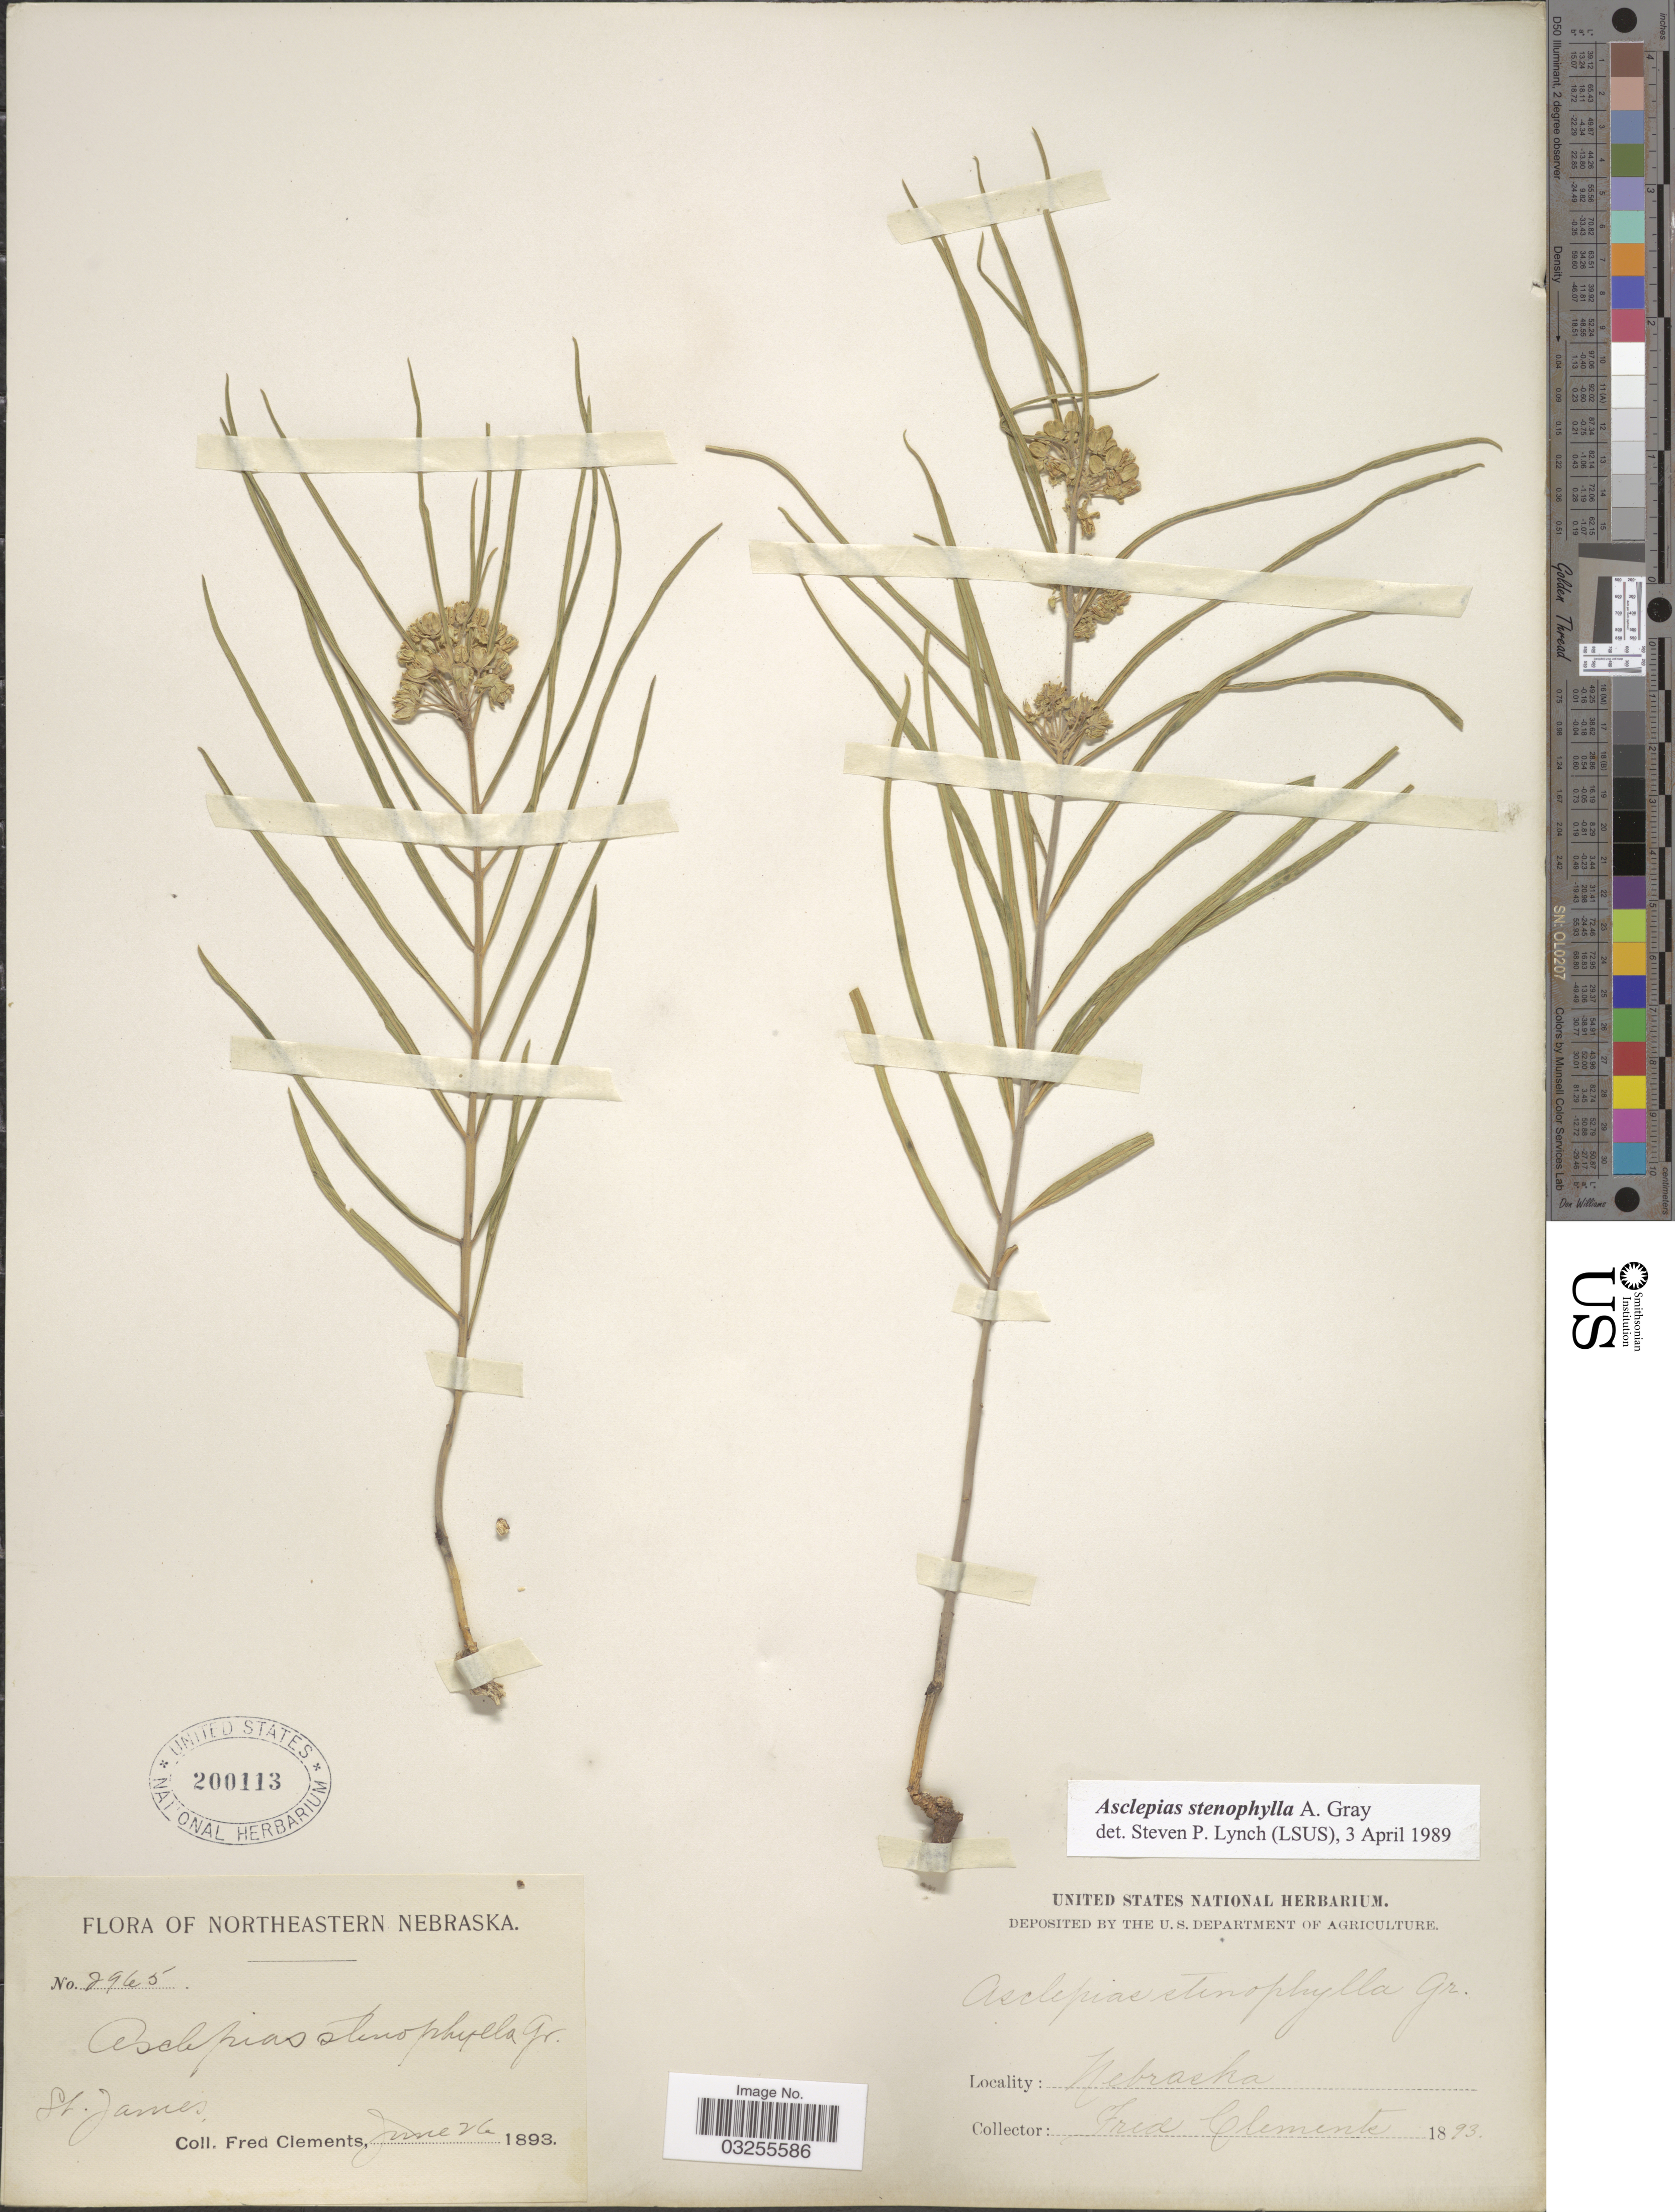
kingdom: Plantae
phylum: Tracheophyta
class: Magnoliopsida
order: Gentianales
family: Apocynaceae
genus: Asclepias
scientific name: Asclepias stenophylla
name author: A. Gray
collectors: F. Clements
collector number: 2945*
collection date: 1893-06-26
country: United States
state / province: Nebraska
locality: Northeastern Nebraska. St. James.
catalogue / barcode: US 200113